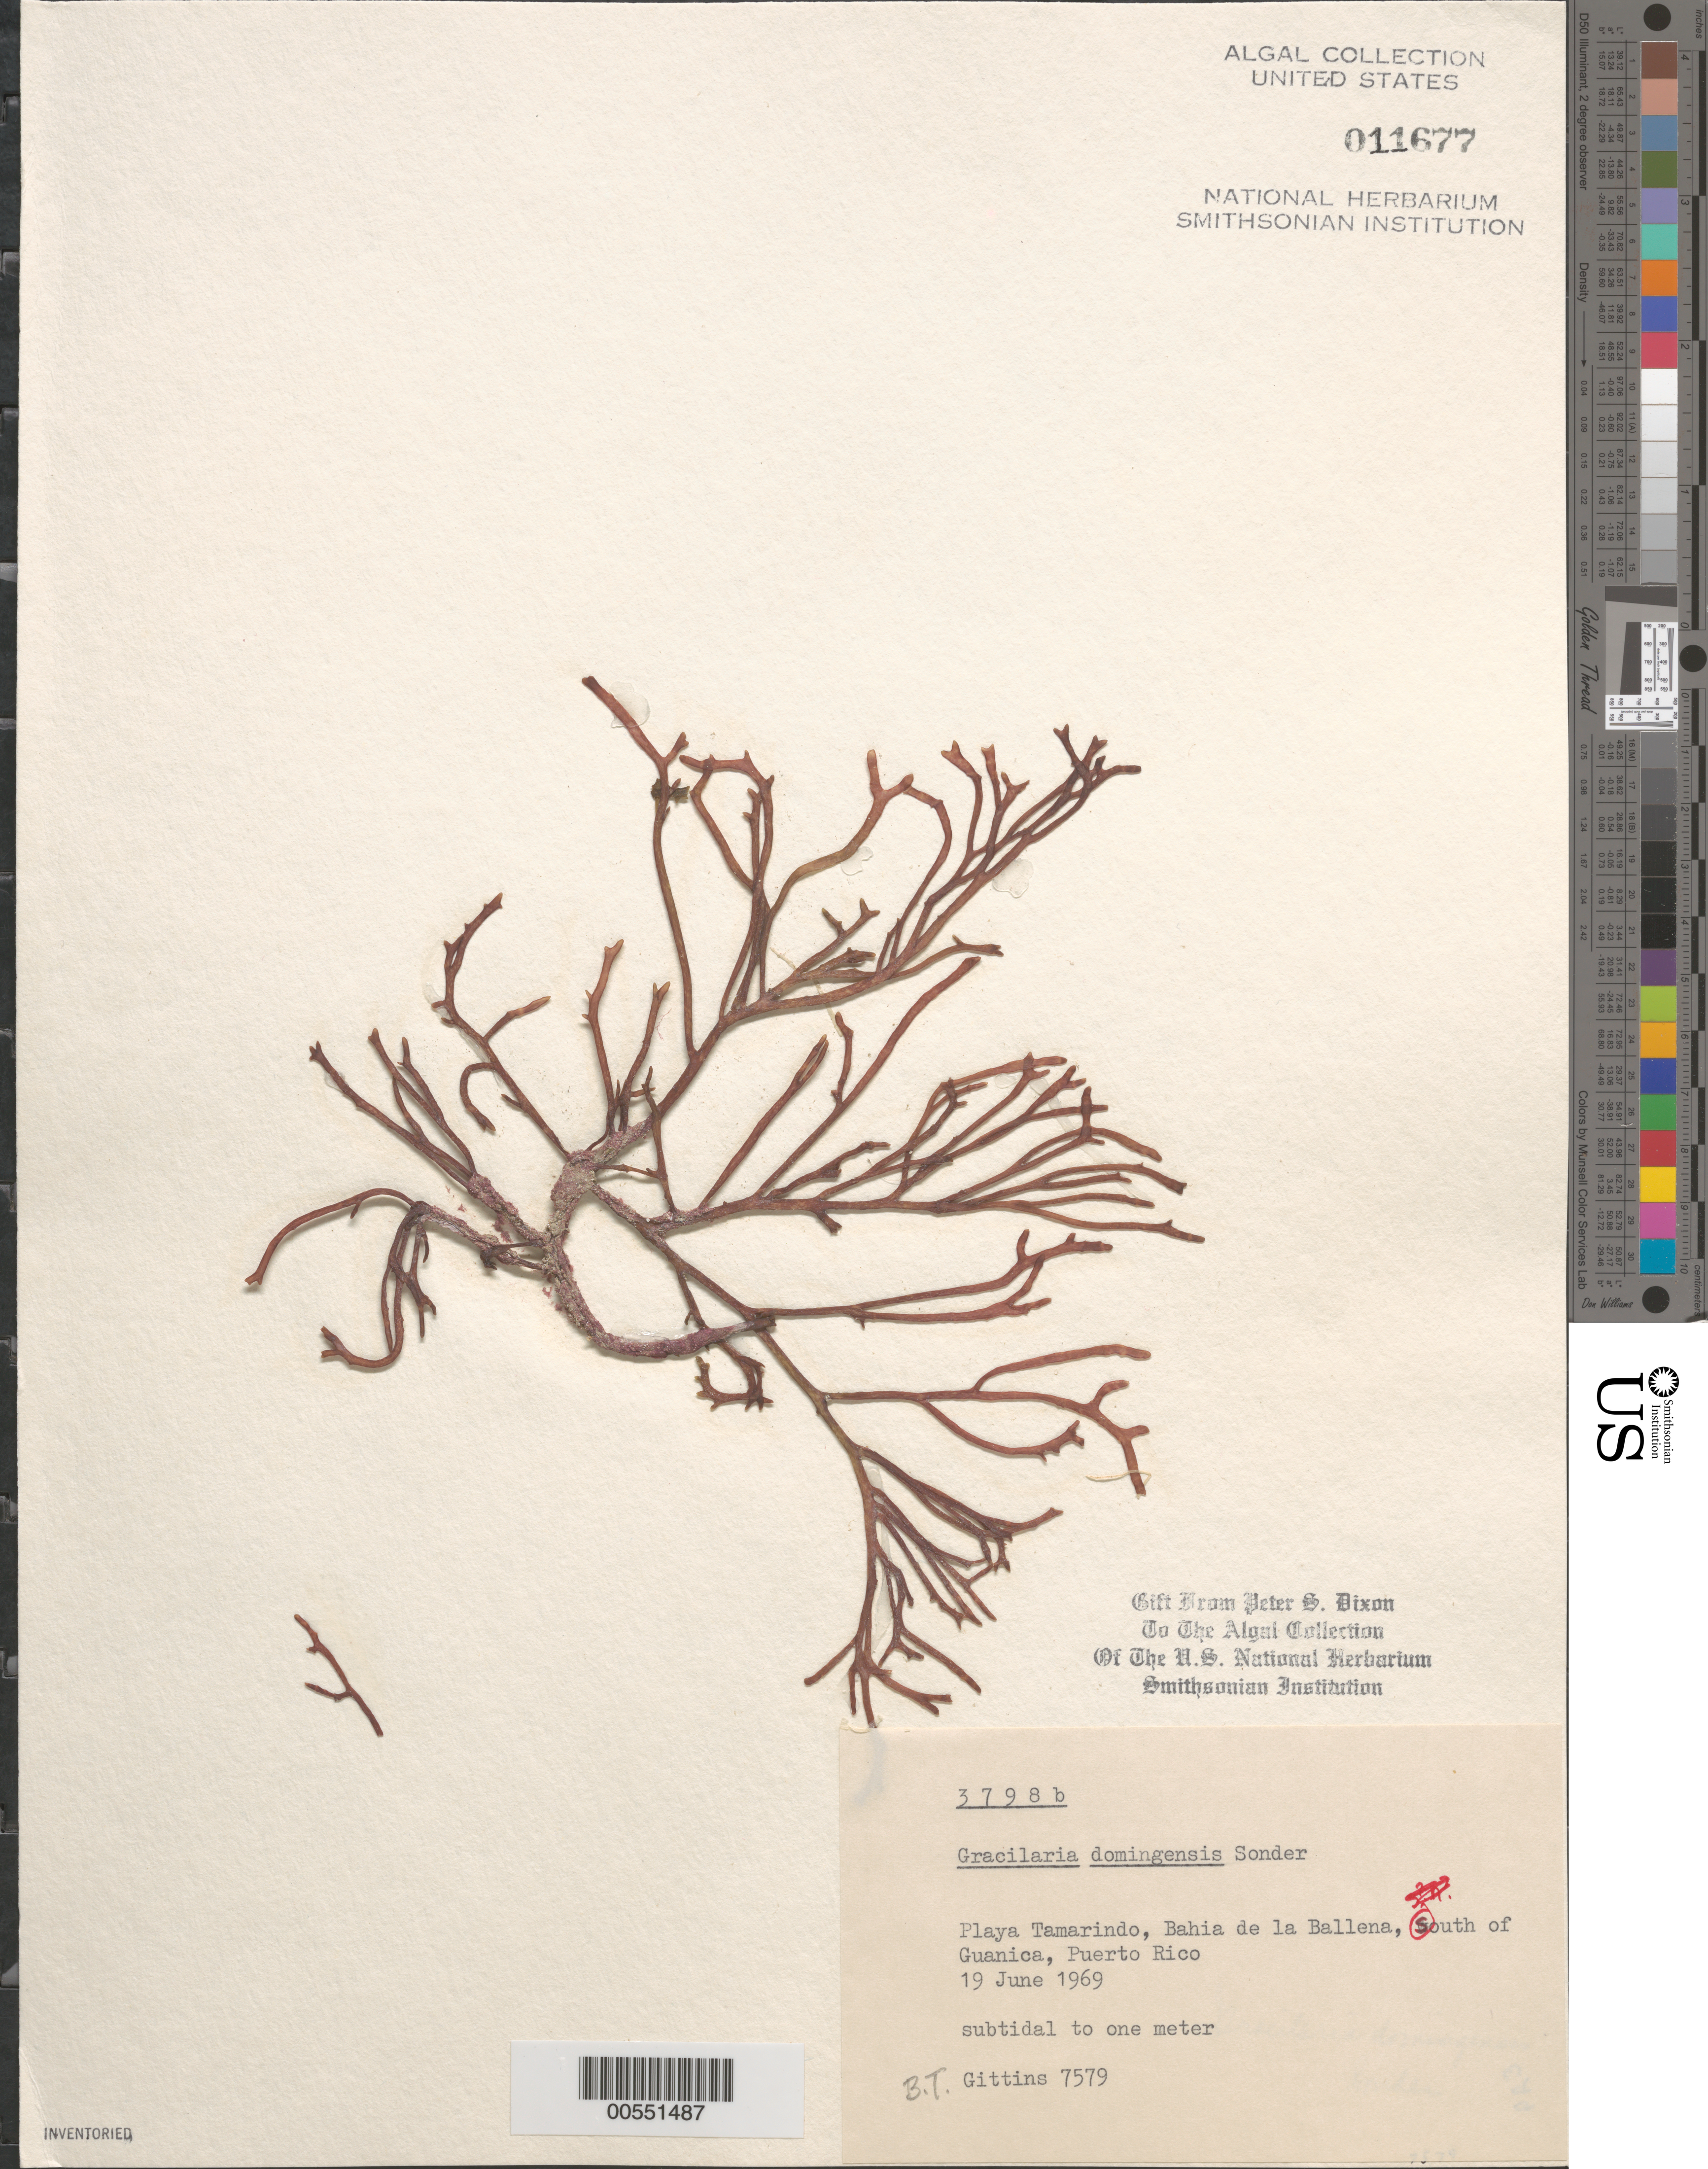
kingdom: Plantae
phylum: Rhodophyta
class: Florideophyceae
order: Gracilariales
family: Gracilariaceae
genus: Gracilaria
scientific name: Gracilaria domingensis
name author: (Kütz.) O.G. Sond. in Dickie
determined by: Dixon, P. S.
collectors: B. Gittins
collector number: BTG 7579 & PSD 3798B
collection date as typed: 19 Jun 1969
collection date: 1969-06-19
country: Puerto Rico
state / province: Guanica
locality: Playa Tamarindo, Bahia de la Ballena, south of Guanica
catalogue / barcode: US 11677